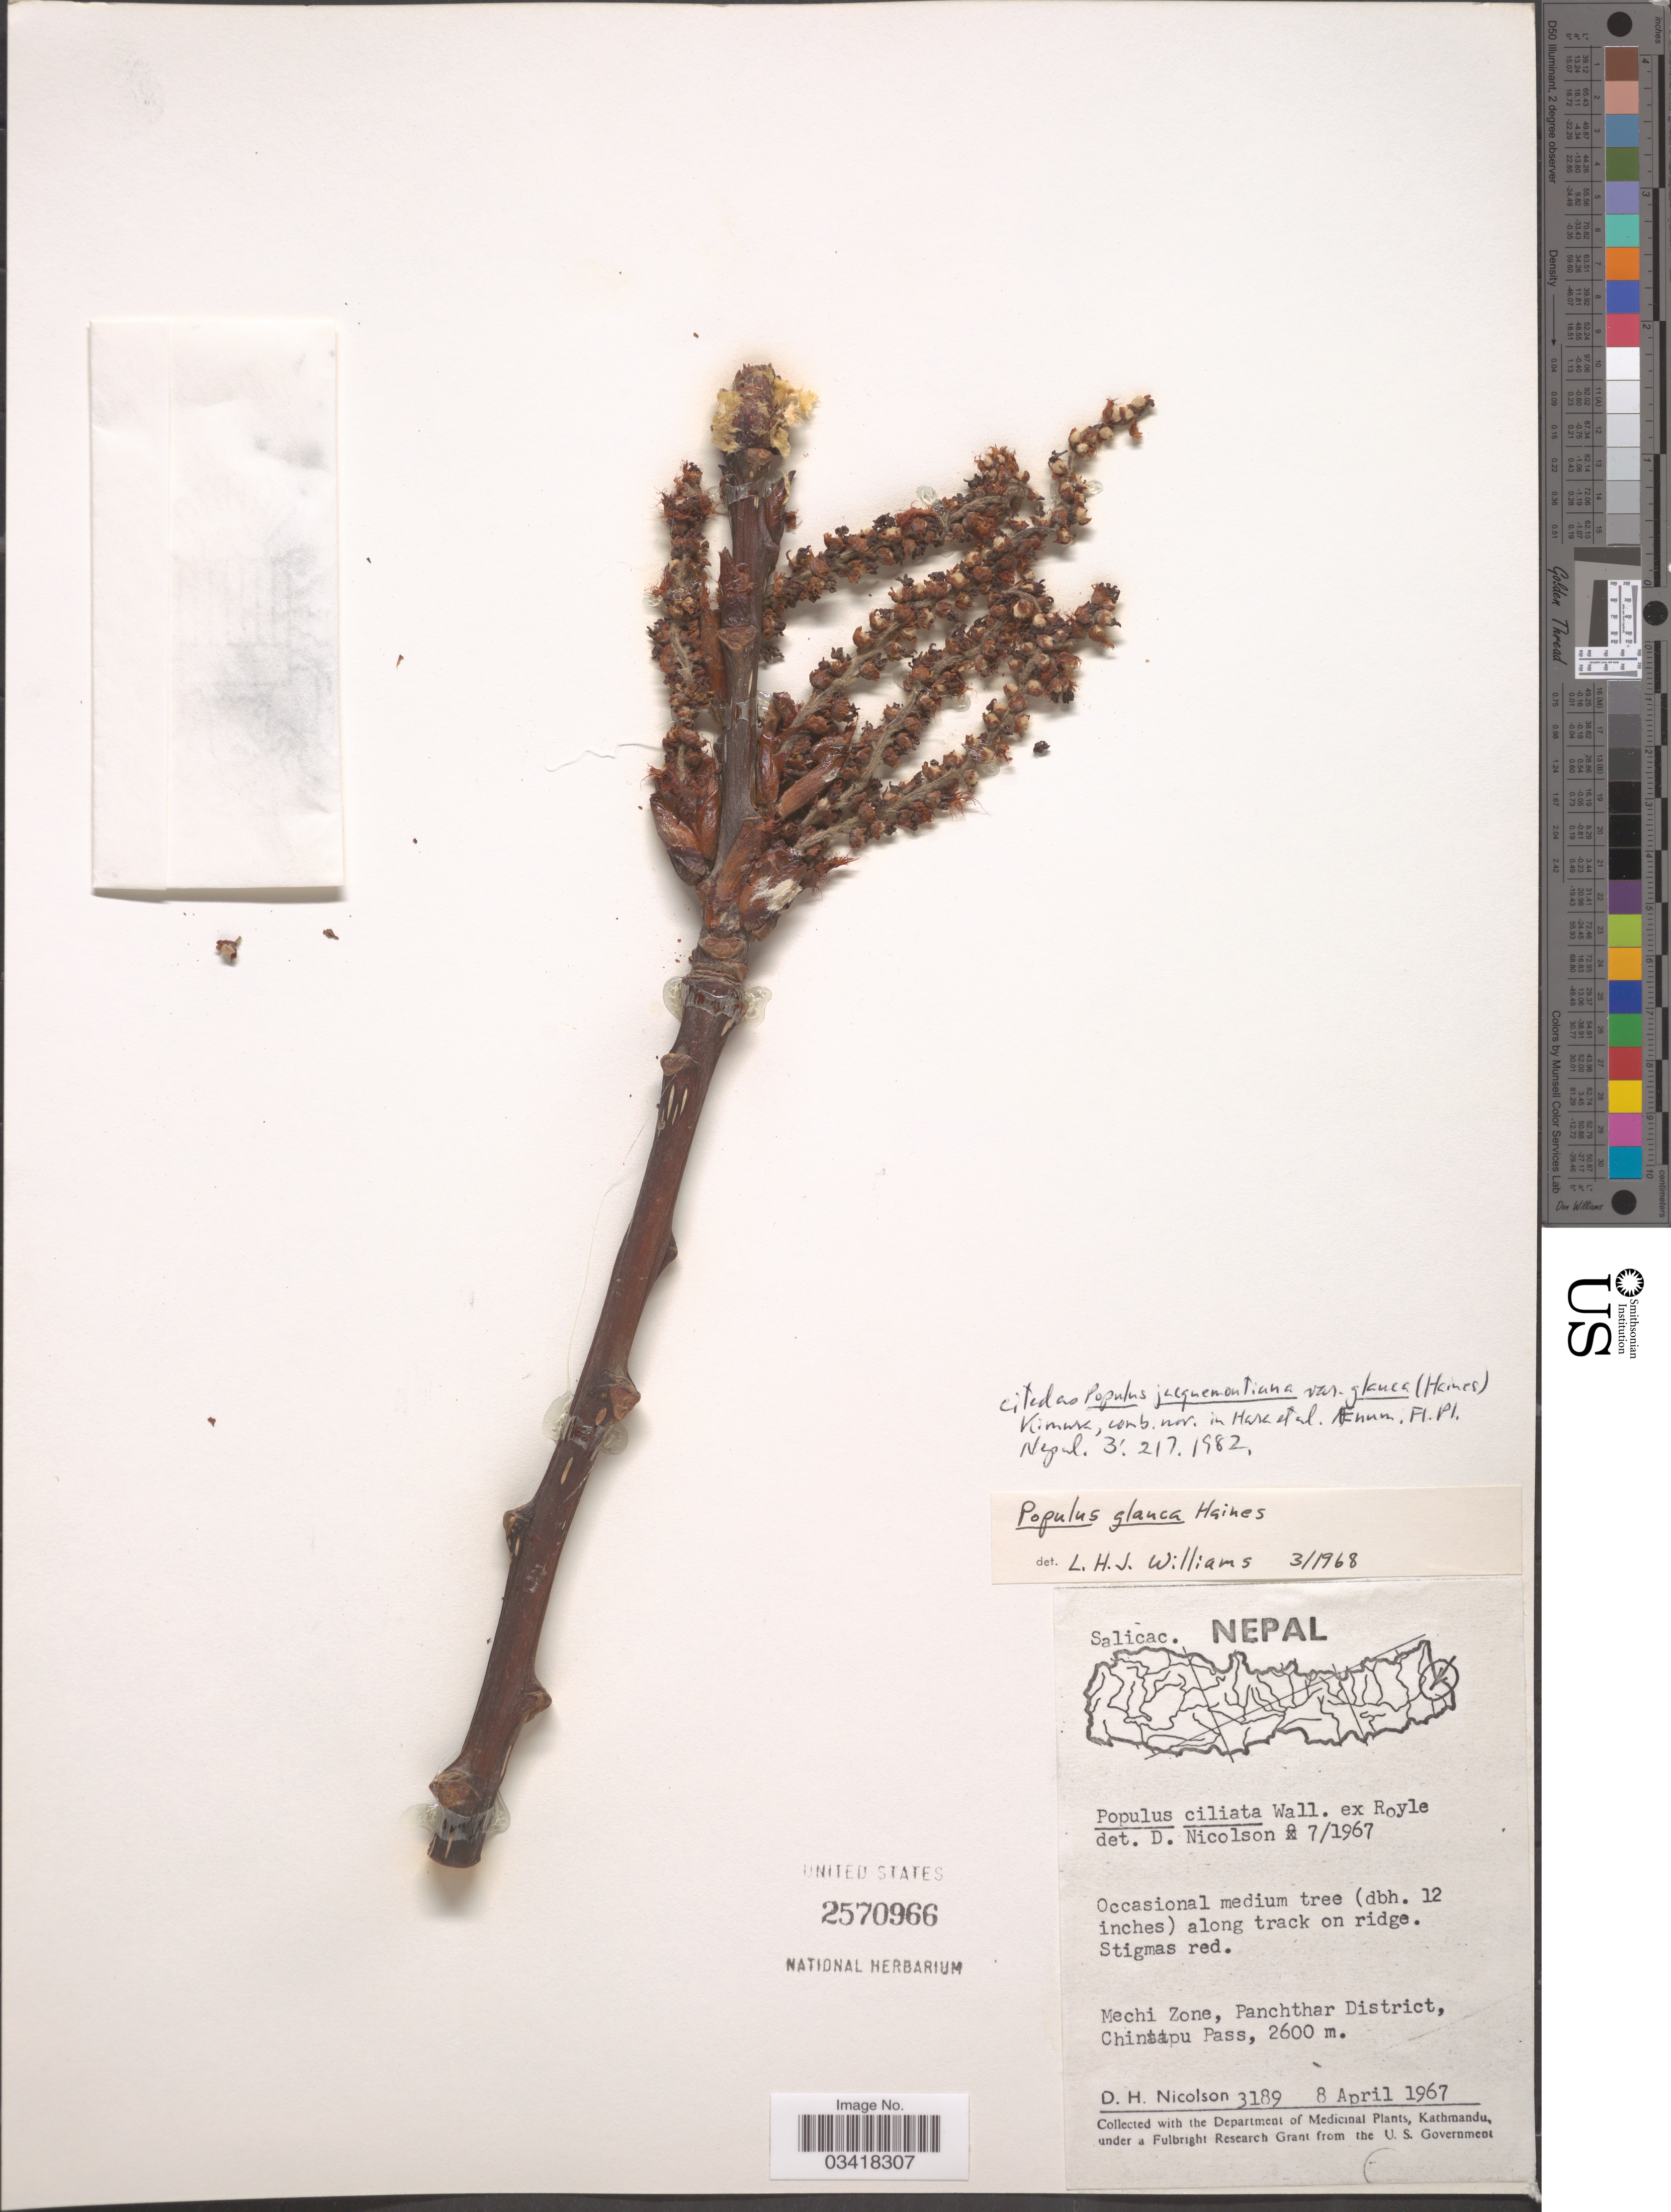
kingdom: Plantae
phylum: Tracheophyta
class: Magnoliopsida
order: Malpighiales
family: Salicaceae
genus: Populus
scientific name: Populus glauca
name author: Haines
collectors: D. H. Nicolson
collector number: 3189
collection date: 1967-04-08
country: Nepal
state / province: Mechi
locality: Mechi Zone, Panchthar District, Chintapu Pass.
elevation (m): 2600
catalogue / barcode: US 2570966